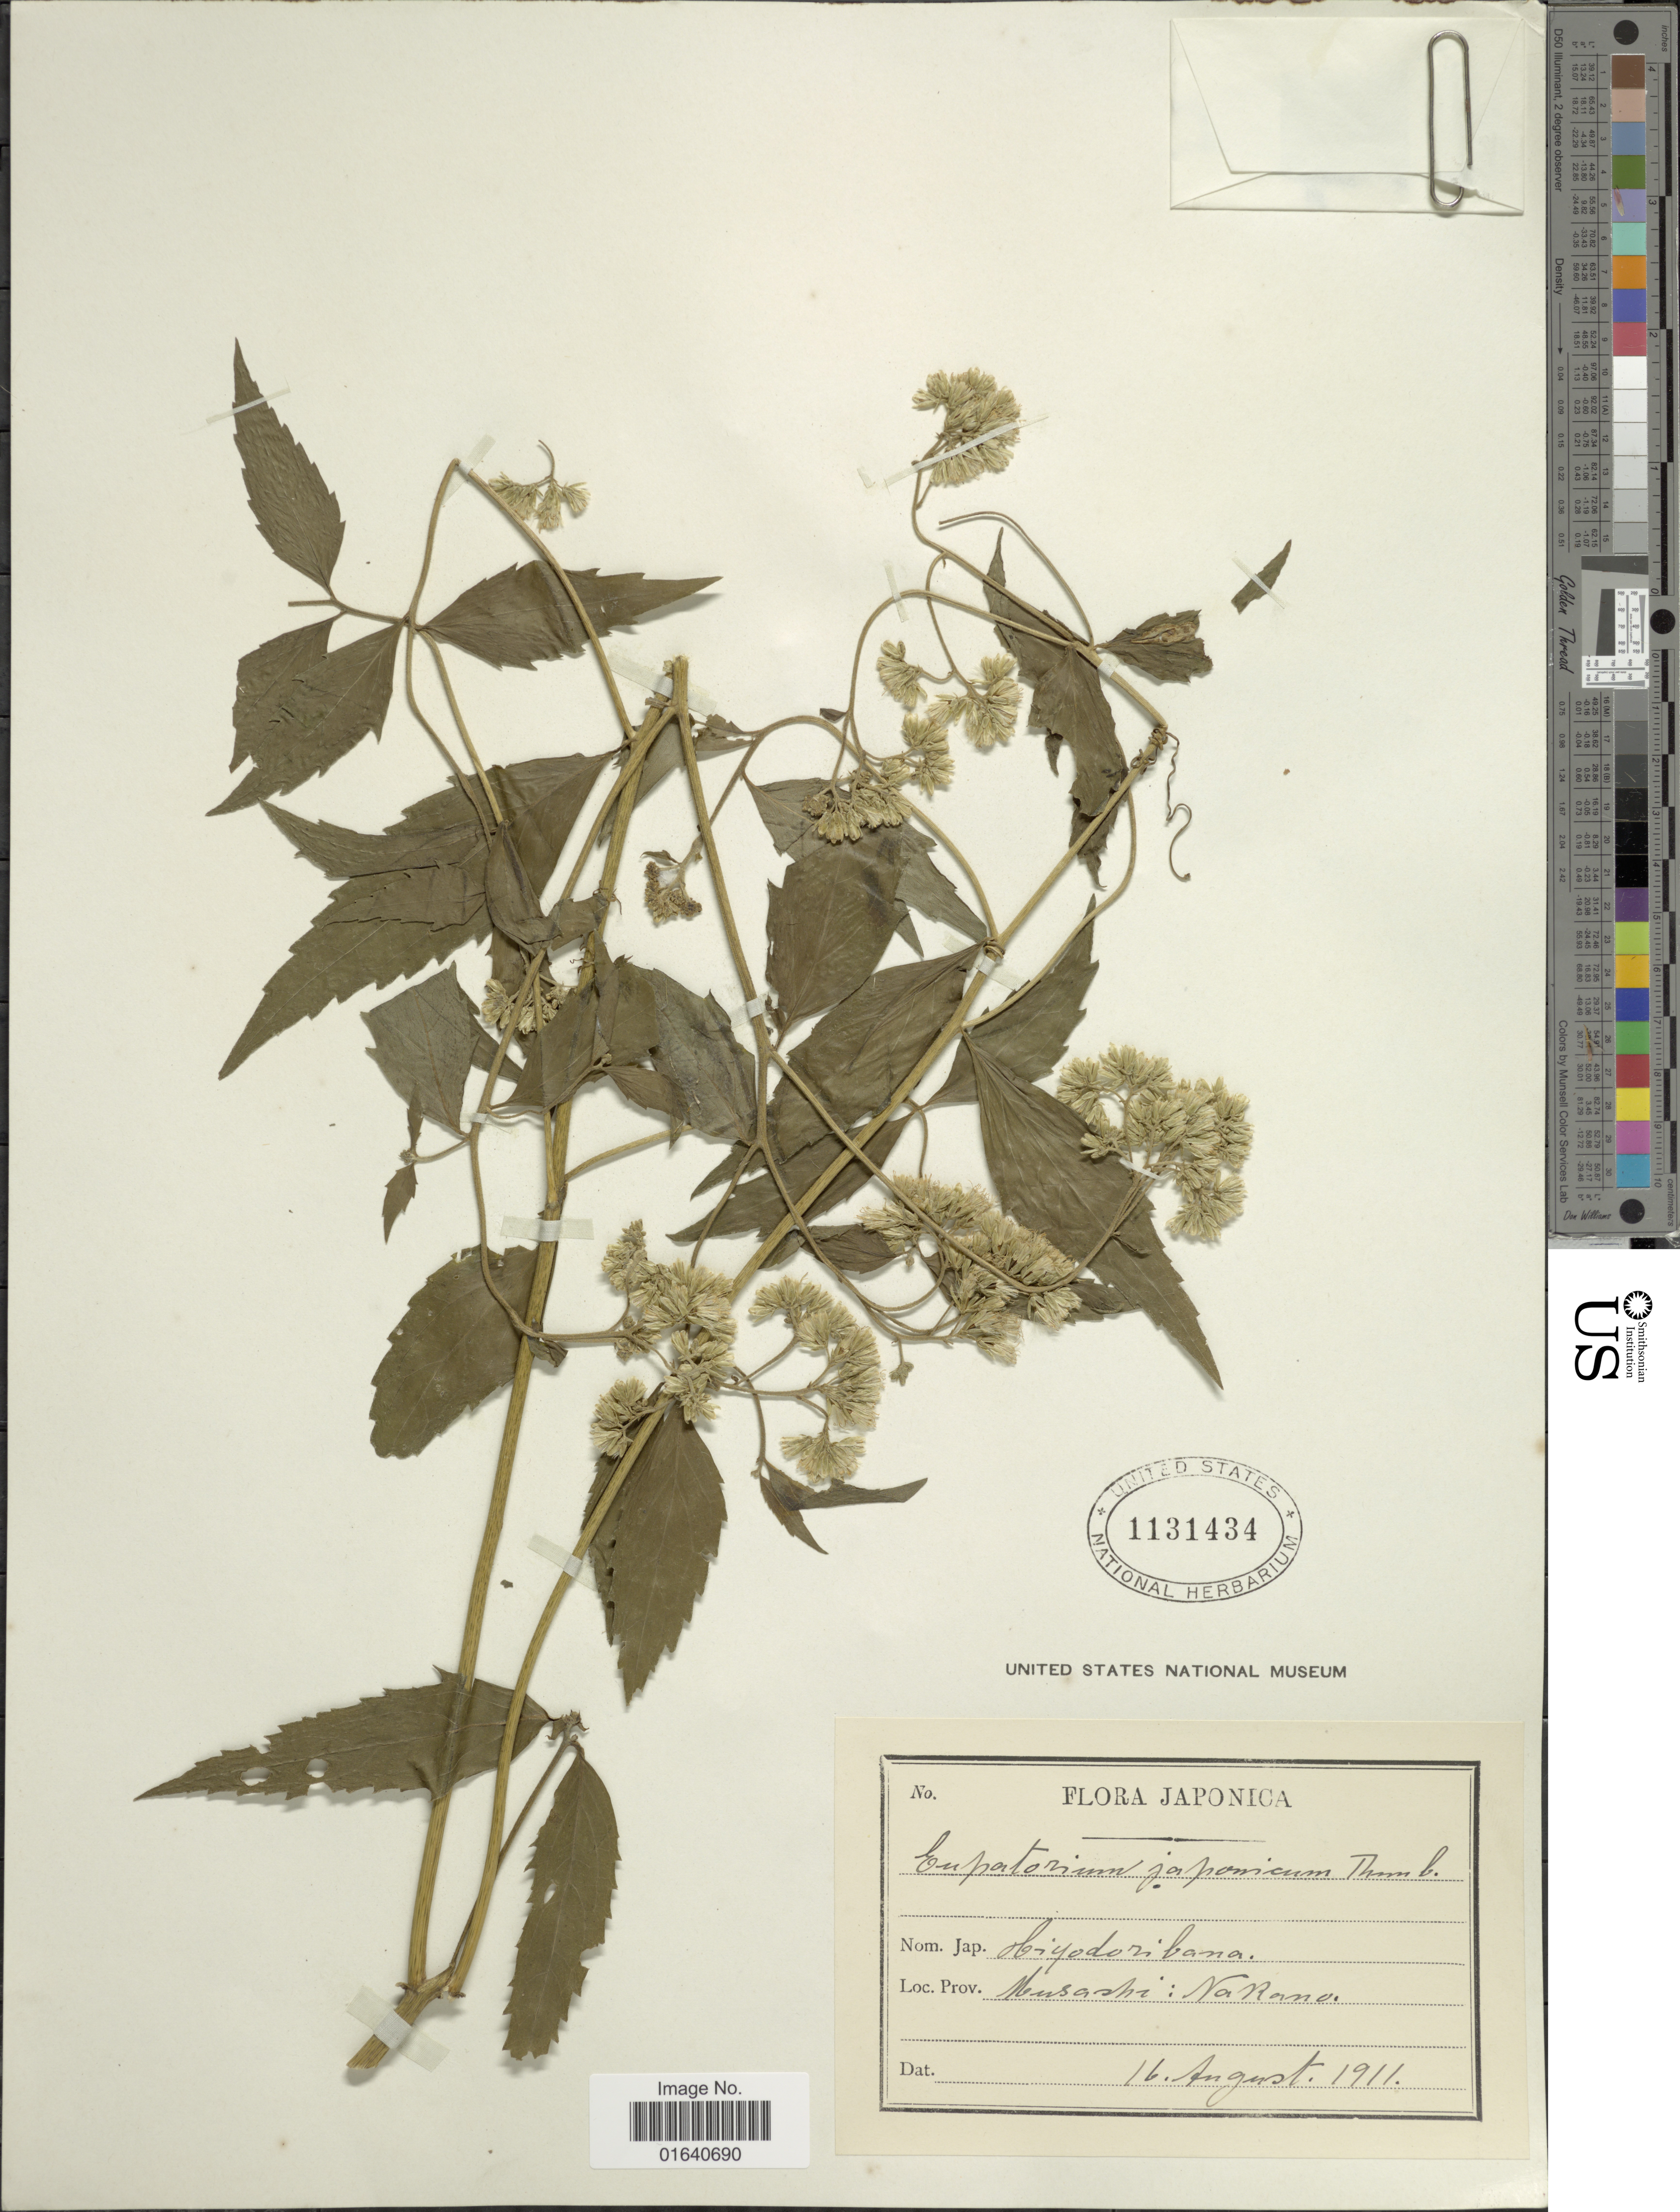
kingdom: Plantae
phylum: Tracheophyta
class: Magnoliopsida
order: Asterales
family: Asteraceae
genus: Eupatorium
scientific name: Eupatorium japonicum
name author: Thunb.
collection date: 1911-08-16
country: Japan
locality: Musashi: Nakano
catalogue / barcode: US 1131434